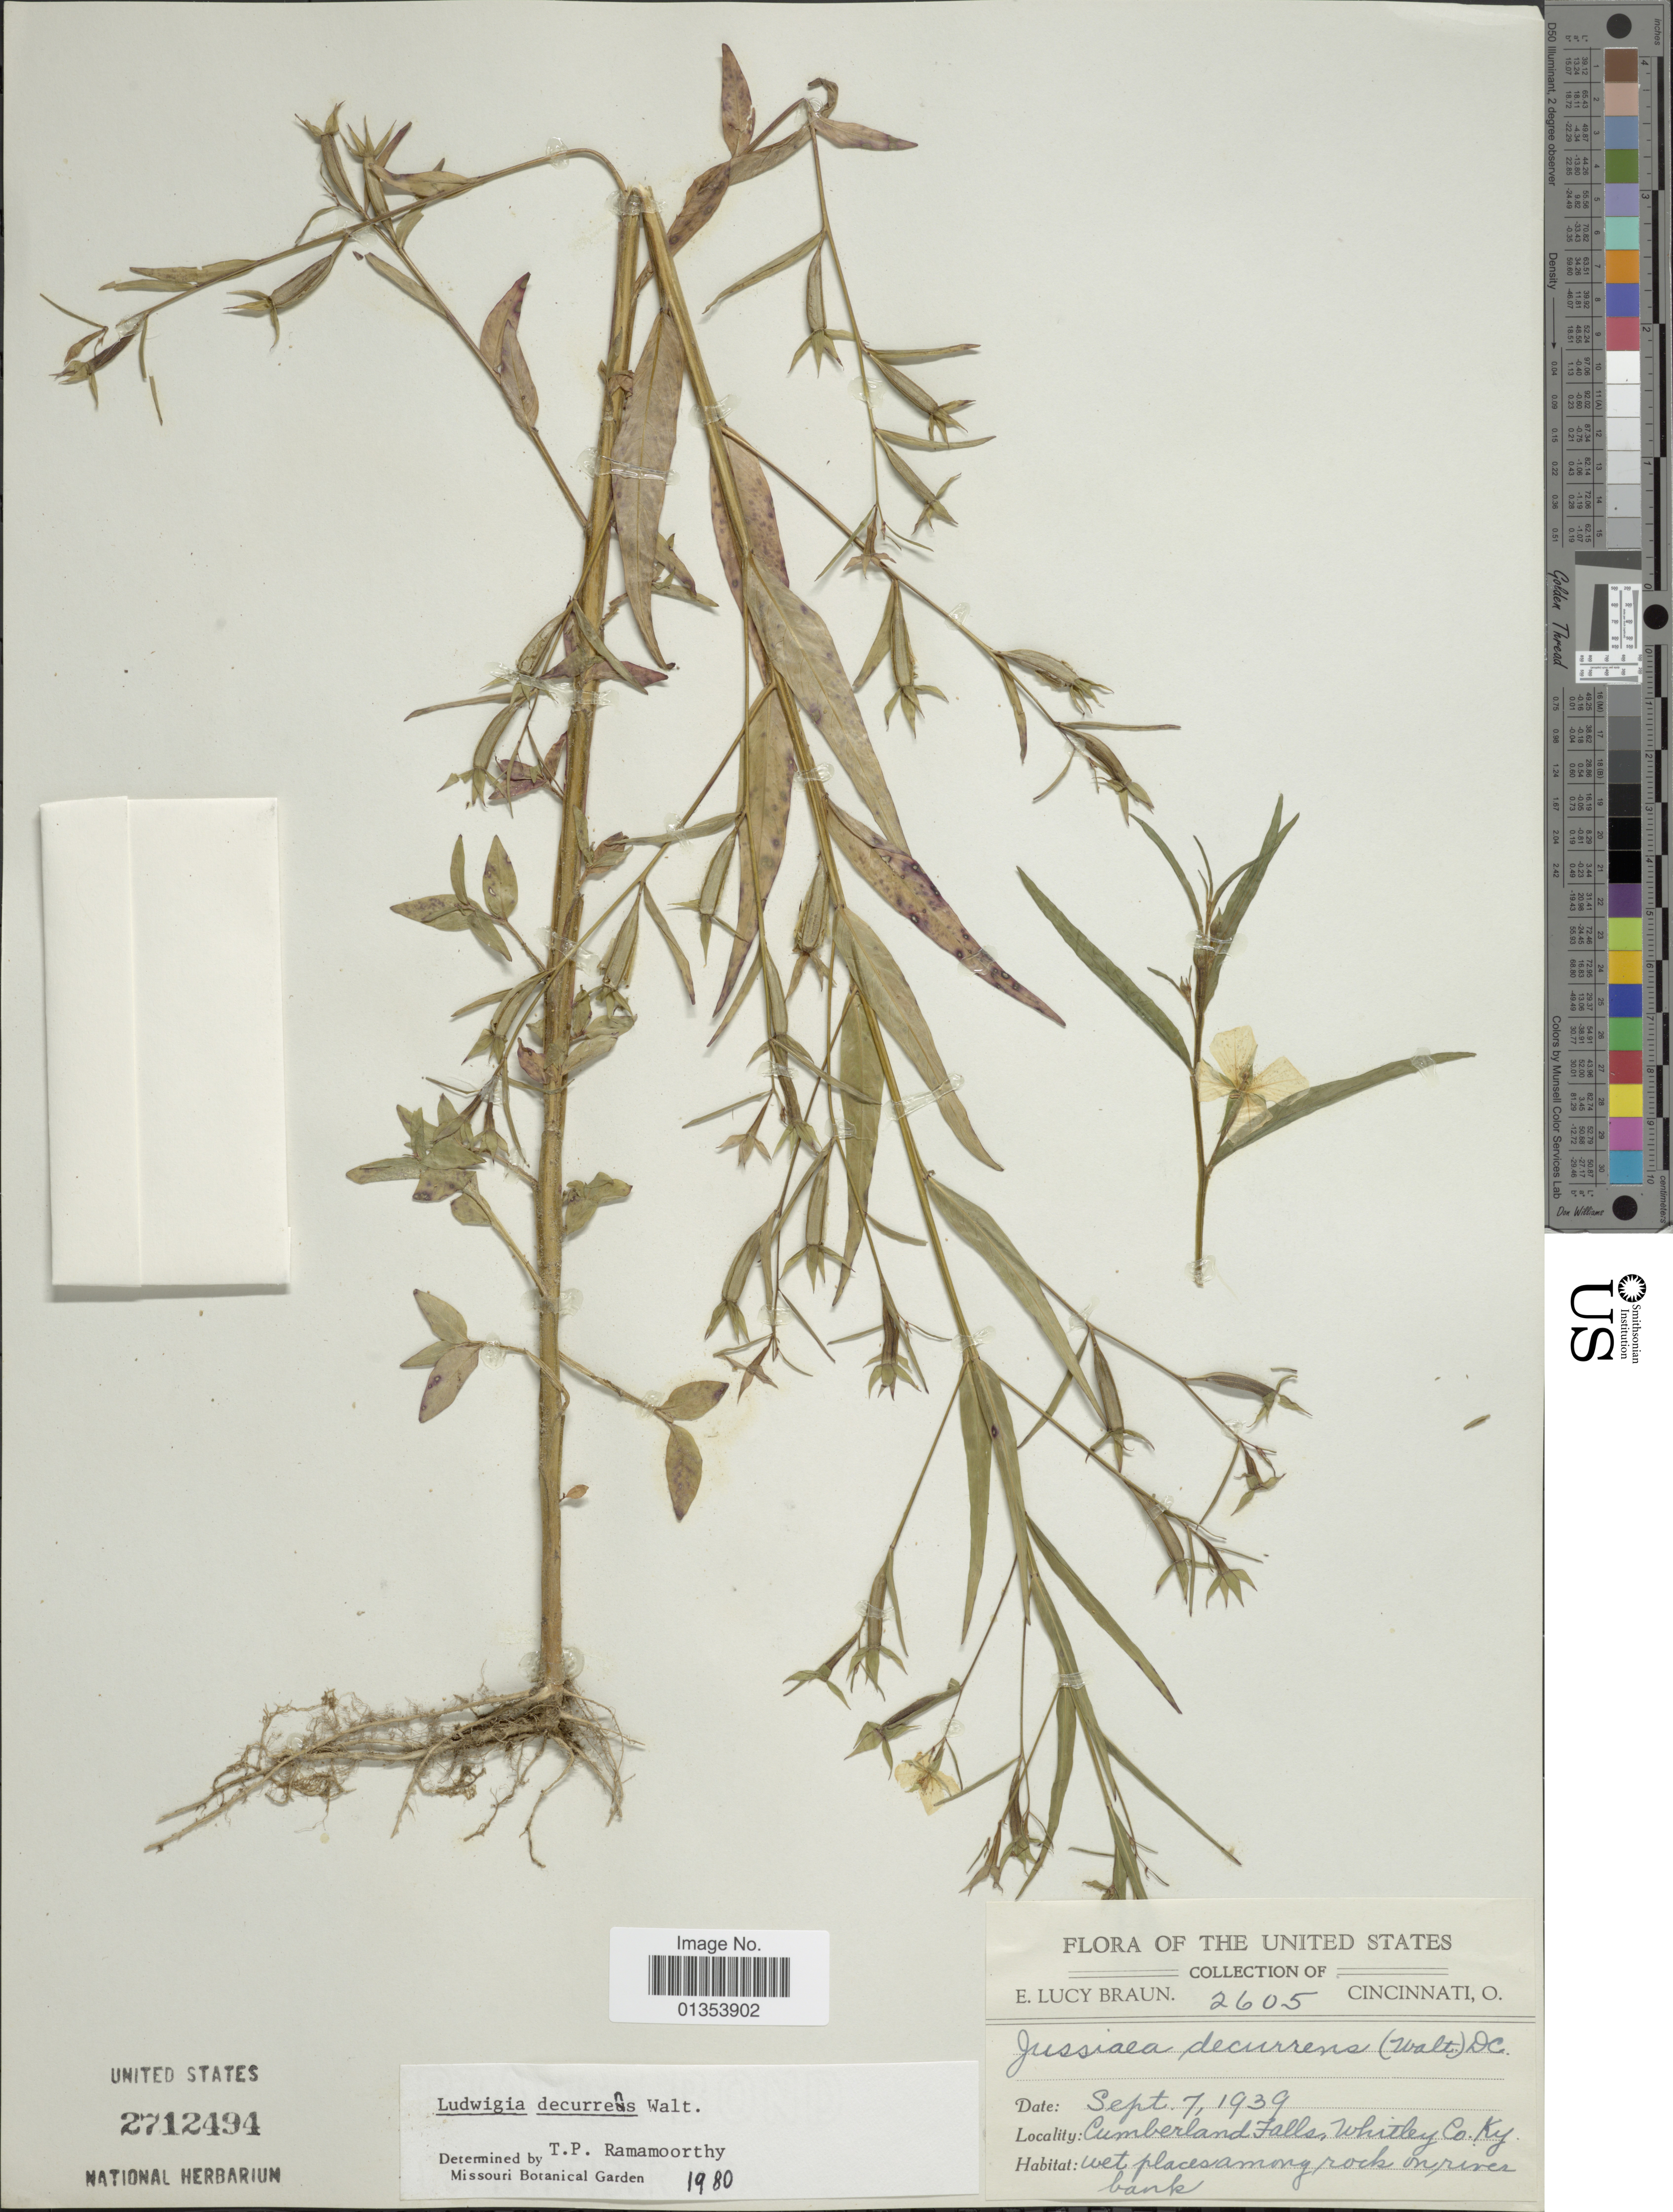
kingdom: Plantae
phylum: Tracheophyta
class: Magnoliopsida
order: Myrtales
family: Onagraceae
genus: Ludwigia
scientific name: Ludwigia decurrens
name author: Walter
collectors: E. L. Braun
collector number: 2605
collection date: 1939-09-07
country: United States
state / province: Kentucky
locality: Cincinnati, O. Cumberland Falls, White Co.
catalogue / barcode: US 2712494